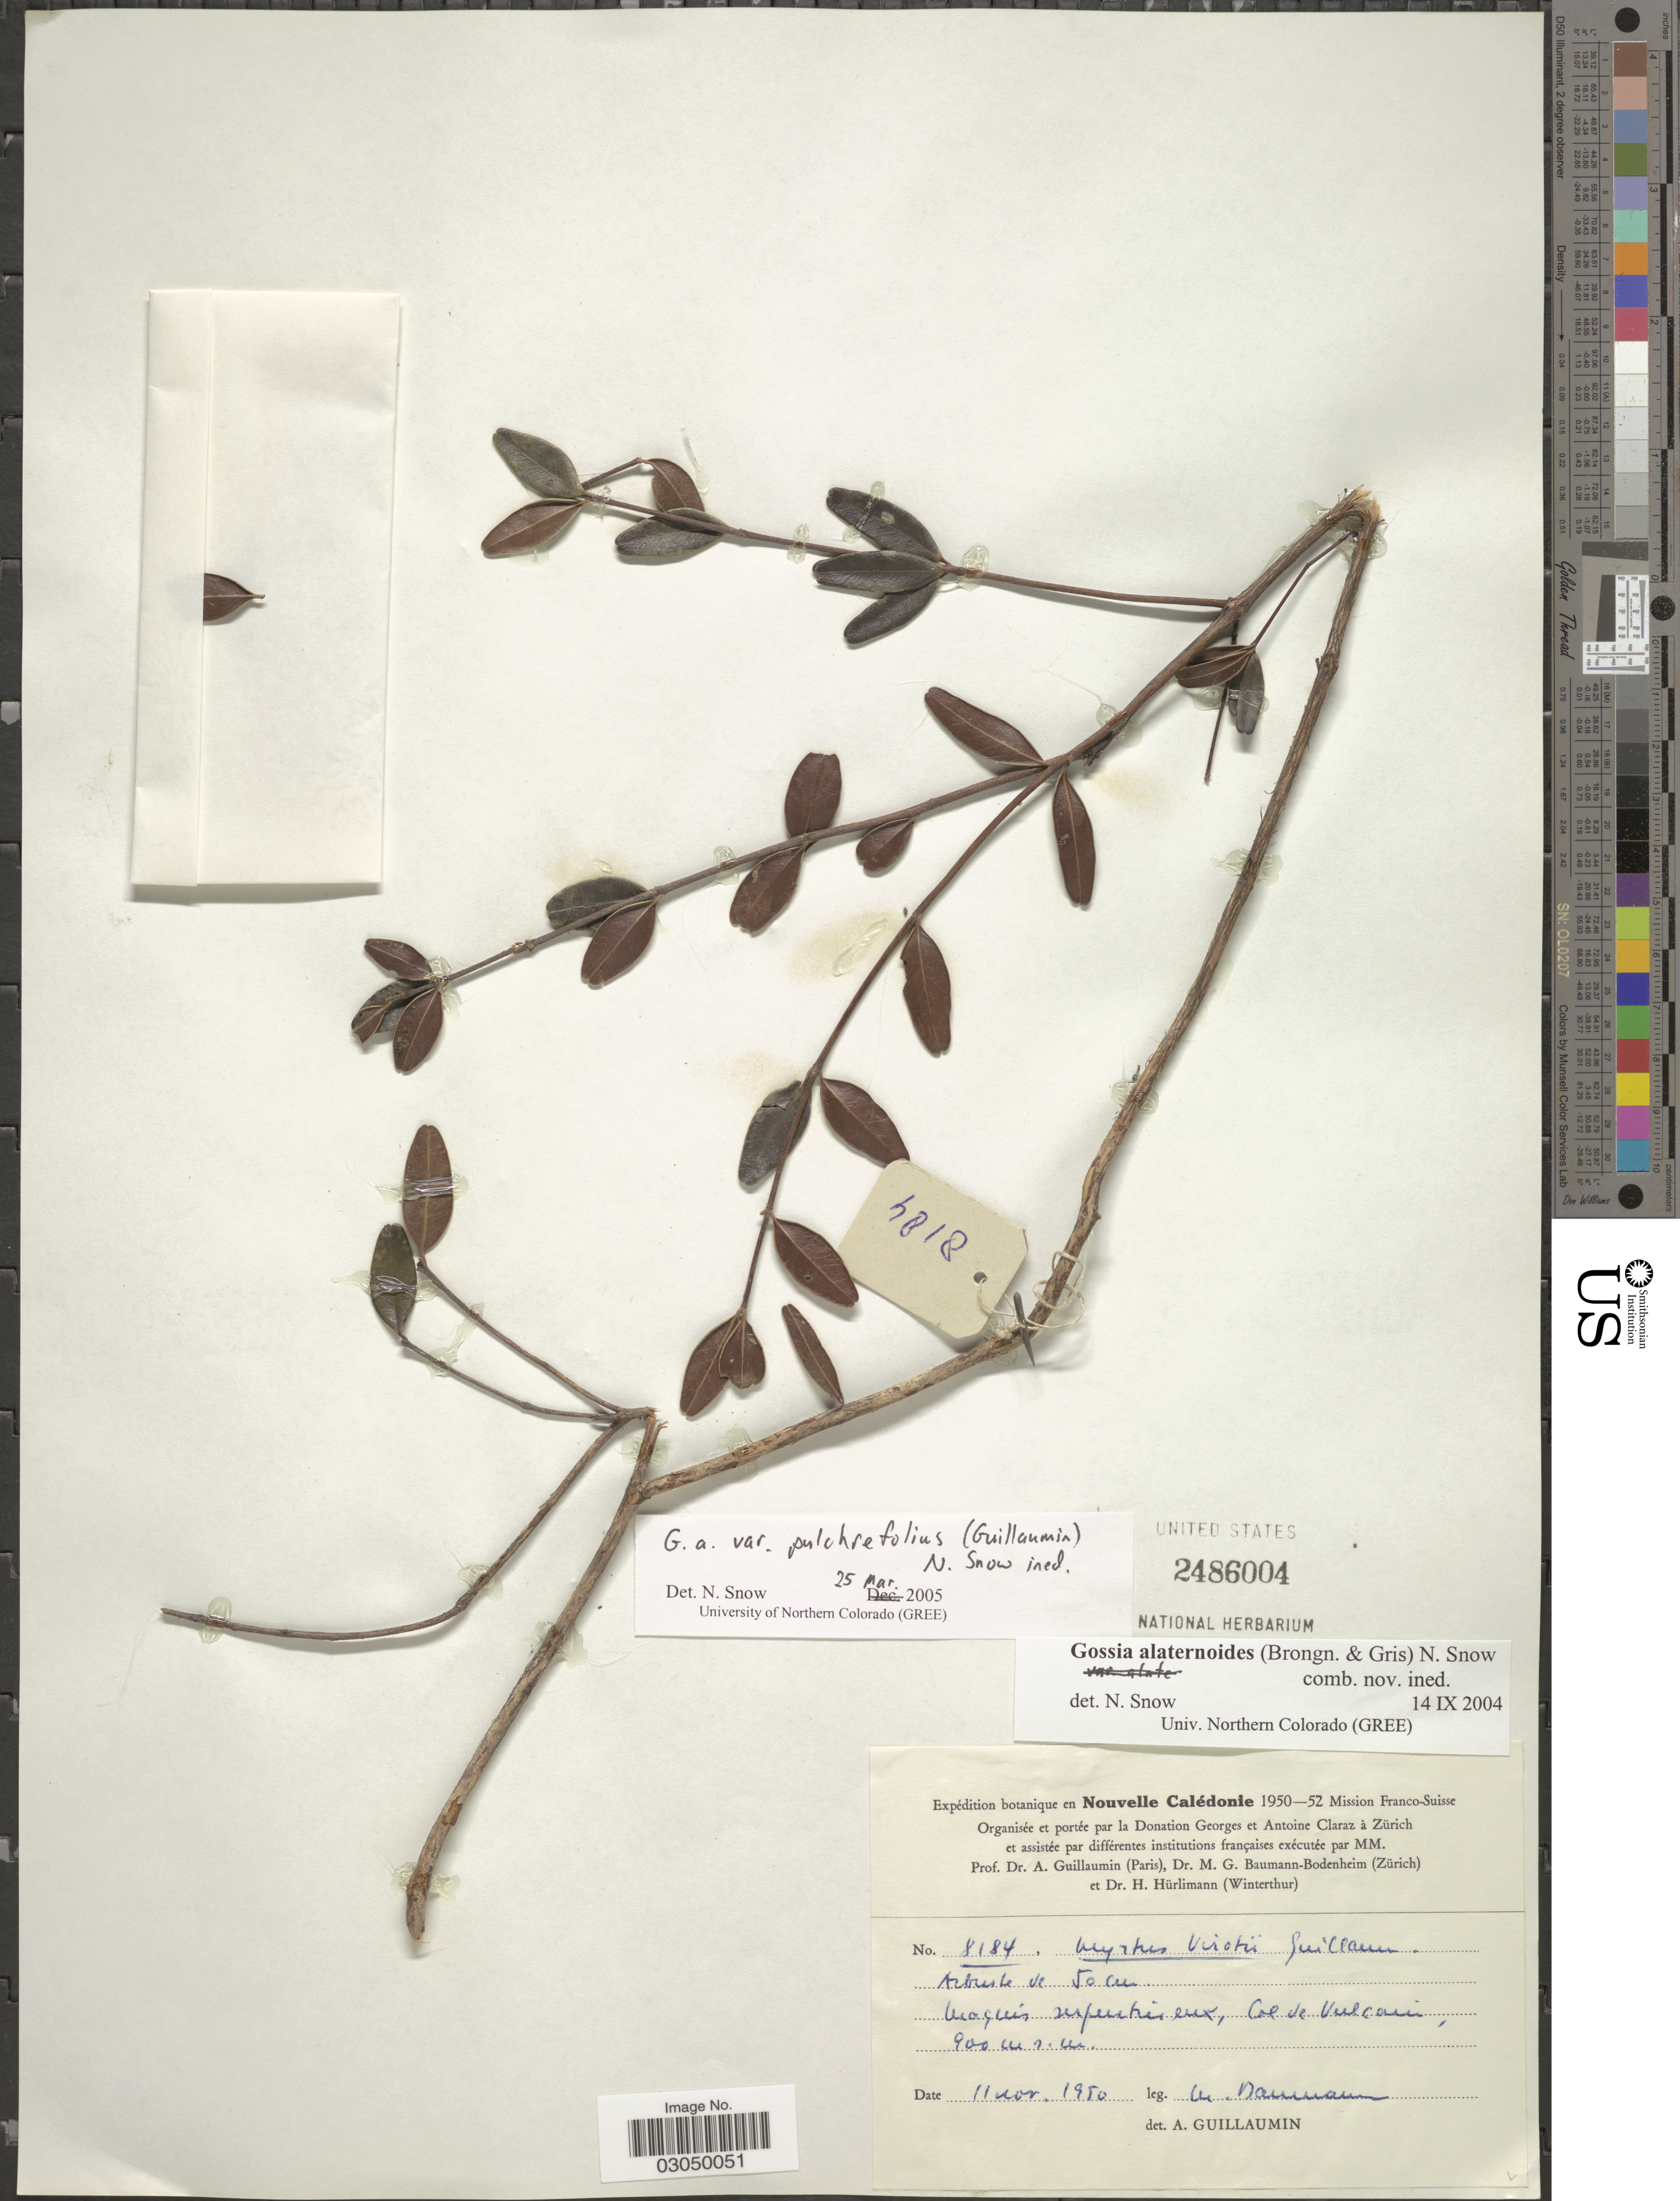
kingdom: Plantae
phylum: Tracheophyta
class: Magnoliopsida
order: Myrtales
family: Myrtaceae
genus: Gossia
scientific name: Gossia virotii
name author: (Guillaumin) N. Snow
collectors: A. Guillaumin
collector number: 8184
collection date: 1950-11-11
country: New Caledonia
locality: En Nouvelle-Calédonie. Maquis serpentineux, Col de Vulcain.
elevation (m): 900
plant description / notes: CIted by N. Snow, Adansonia, sér. 3, 42: 172. 2020.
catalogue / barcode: US 2486004